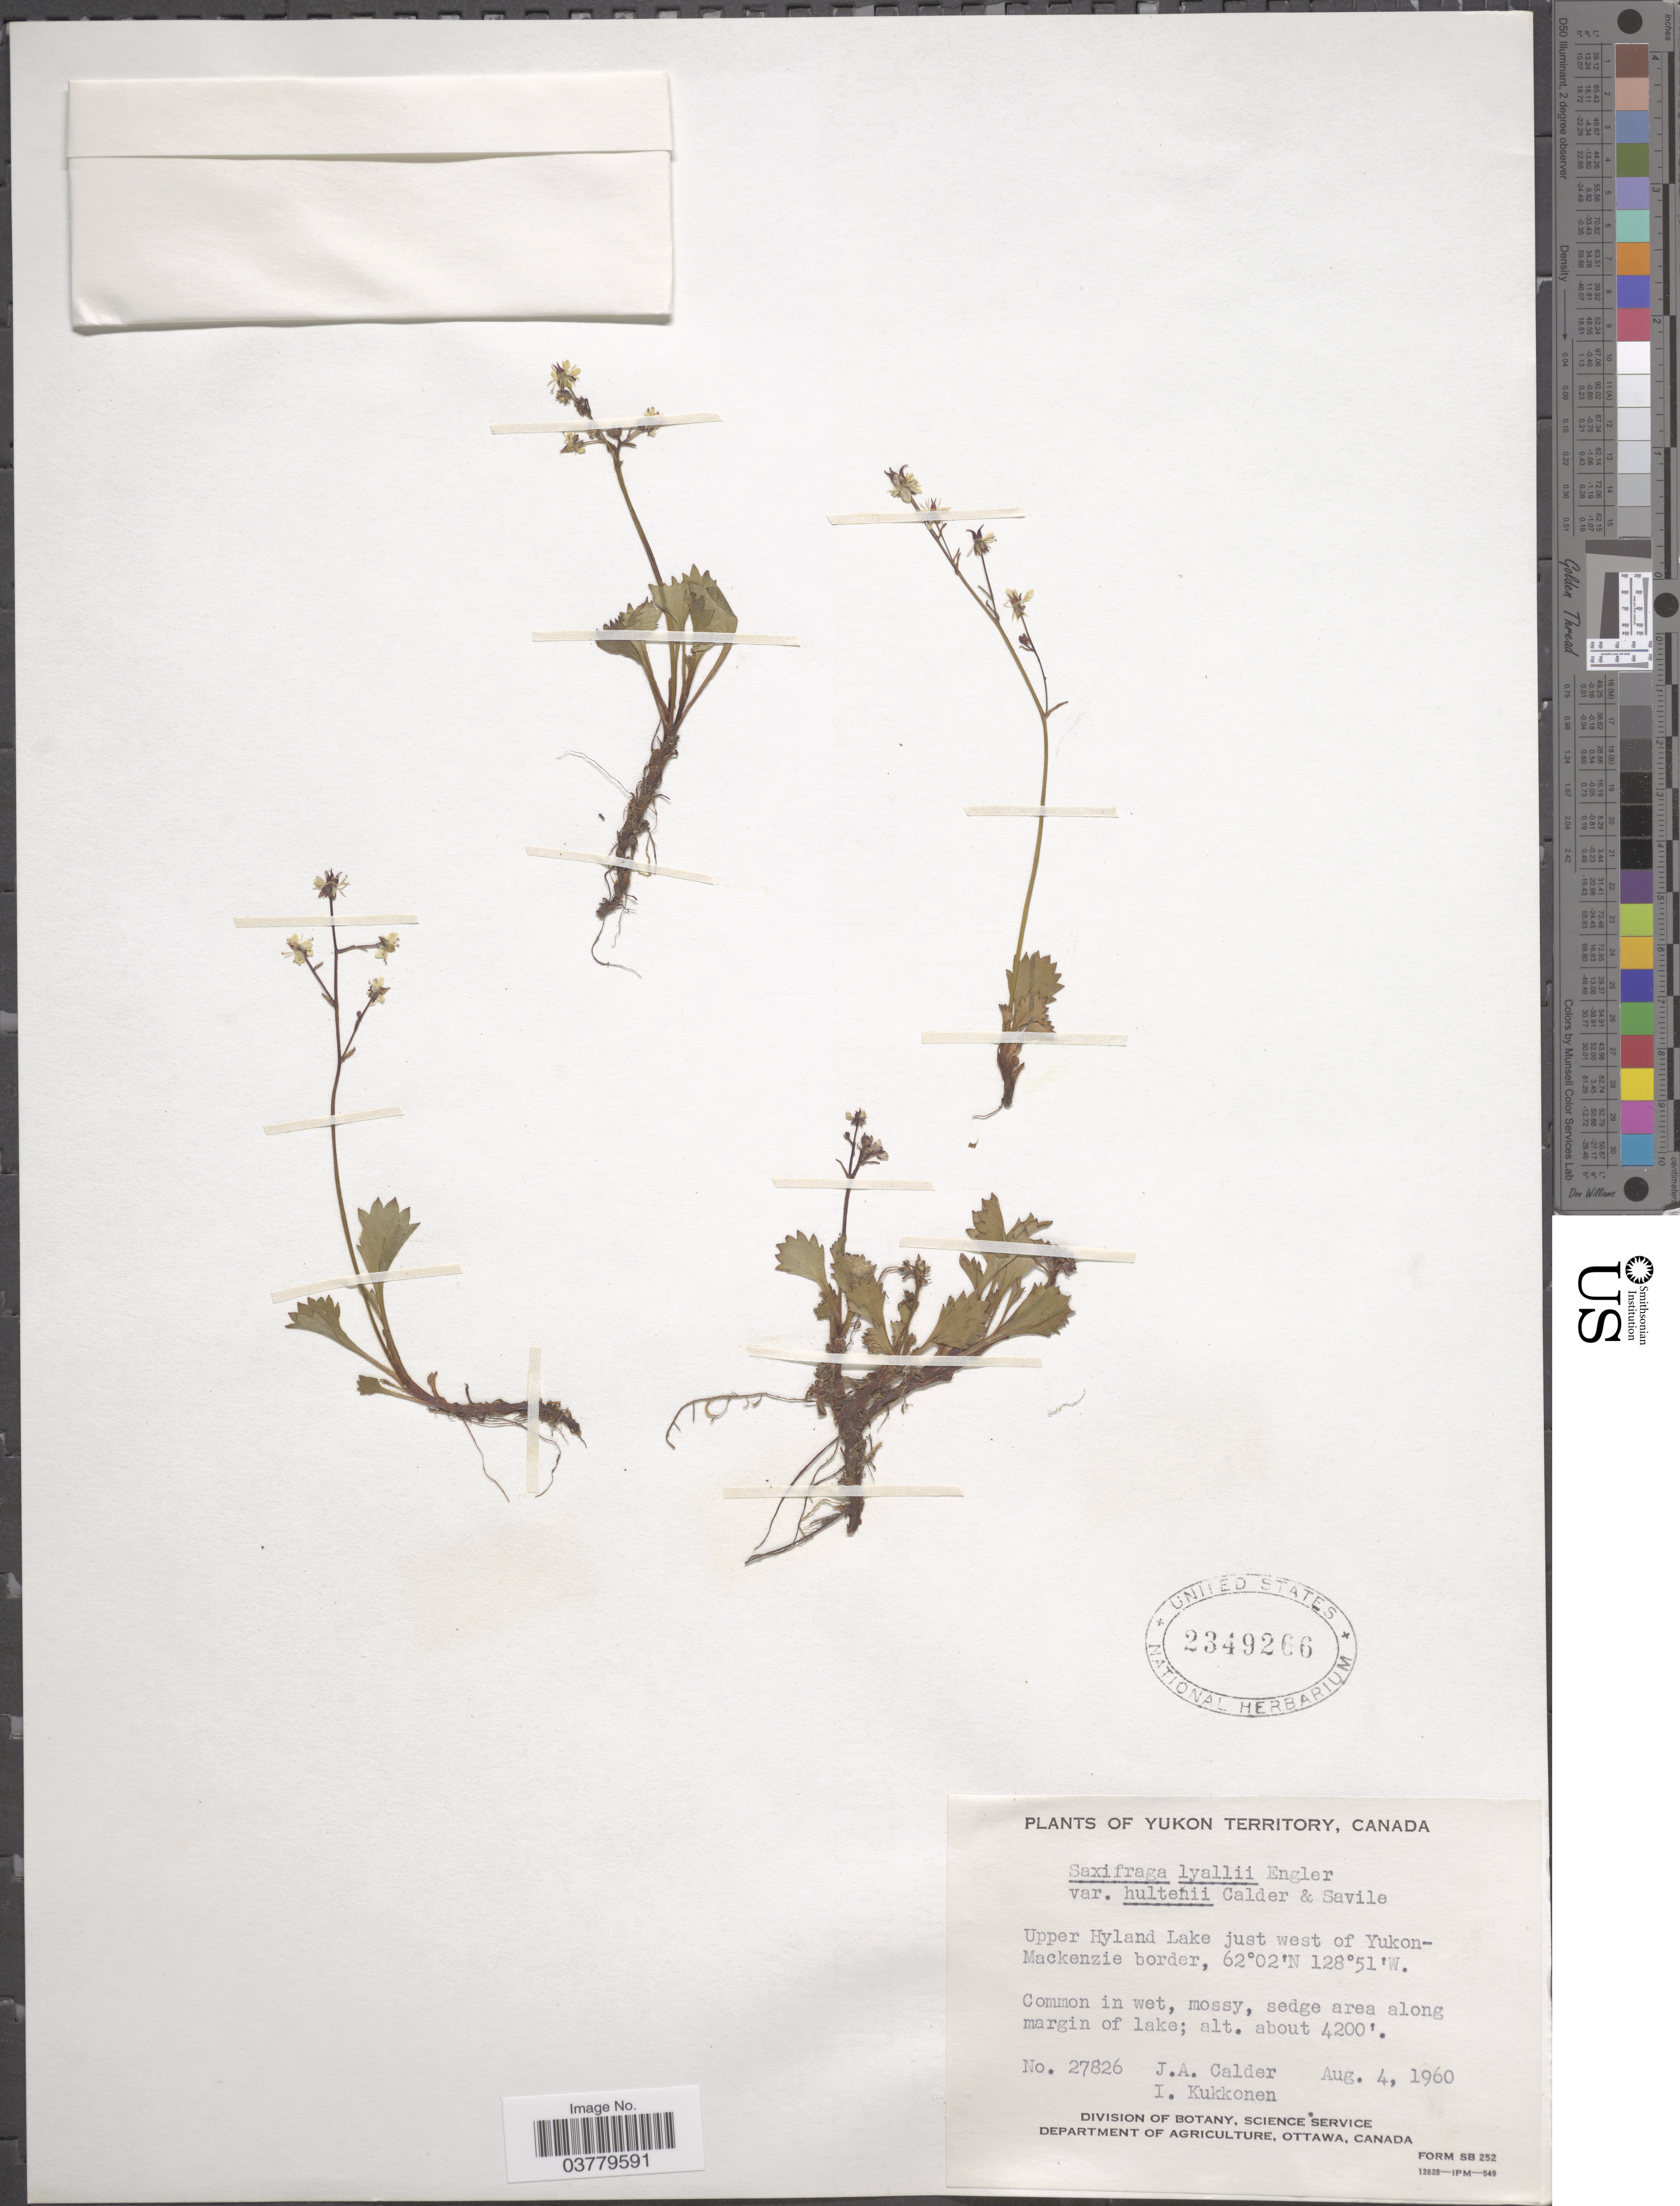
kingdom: Plantae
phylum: Tracheophyta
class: Magnoliopsida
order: Saxifragales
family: Saxifragaceae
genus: Micranthes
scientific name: Micranthes lyalii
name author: (Engl.) Small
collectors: J. A. Calder & I. Kukkonen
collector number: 27826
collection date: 1960-08-04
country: Canada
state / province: Yukon Territory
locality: Upper Hyland Lake just west of Yukon-Mackenzie border.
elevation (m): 1280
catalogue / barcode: US 2349266